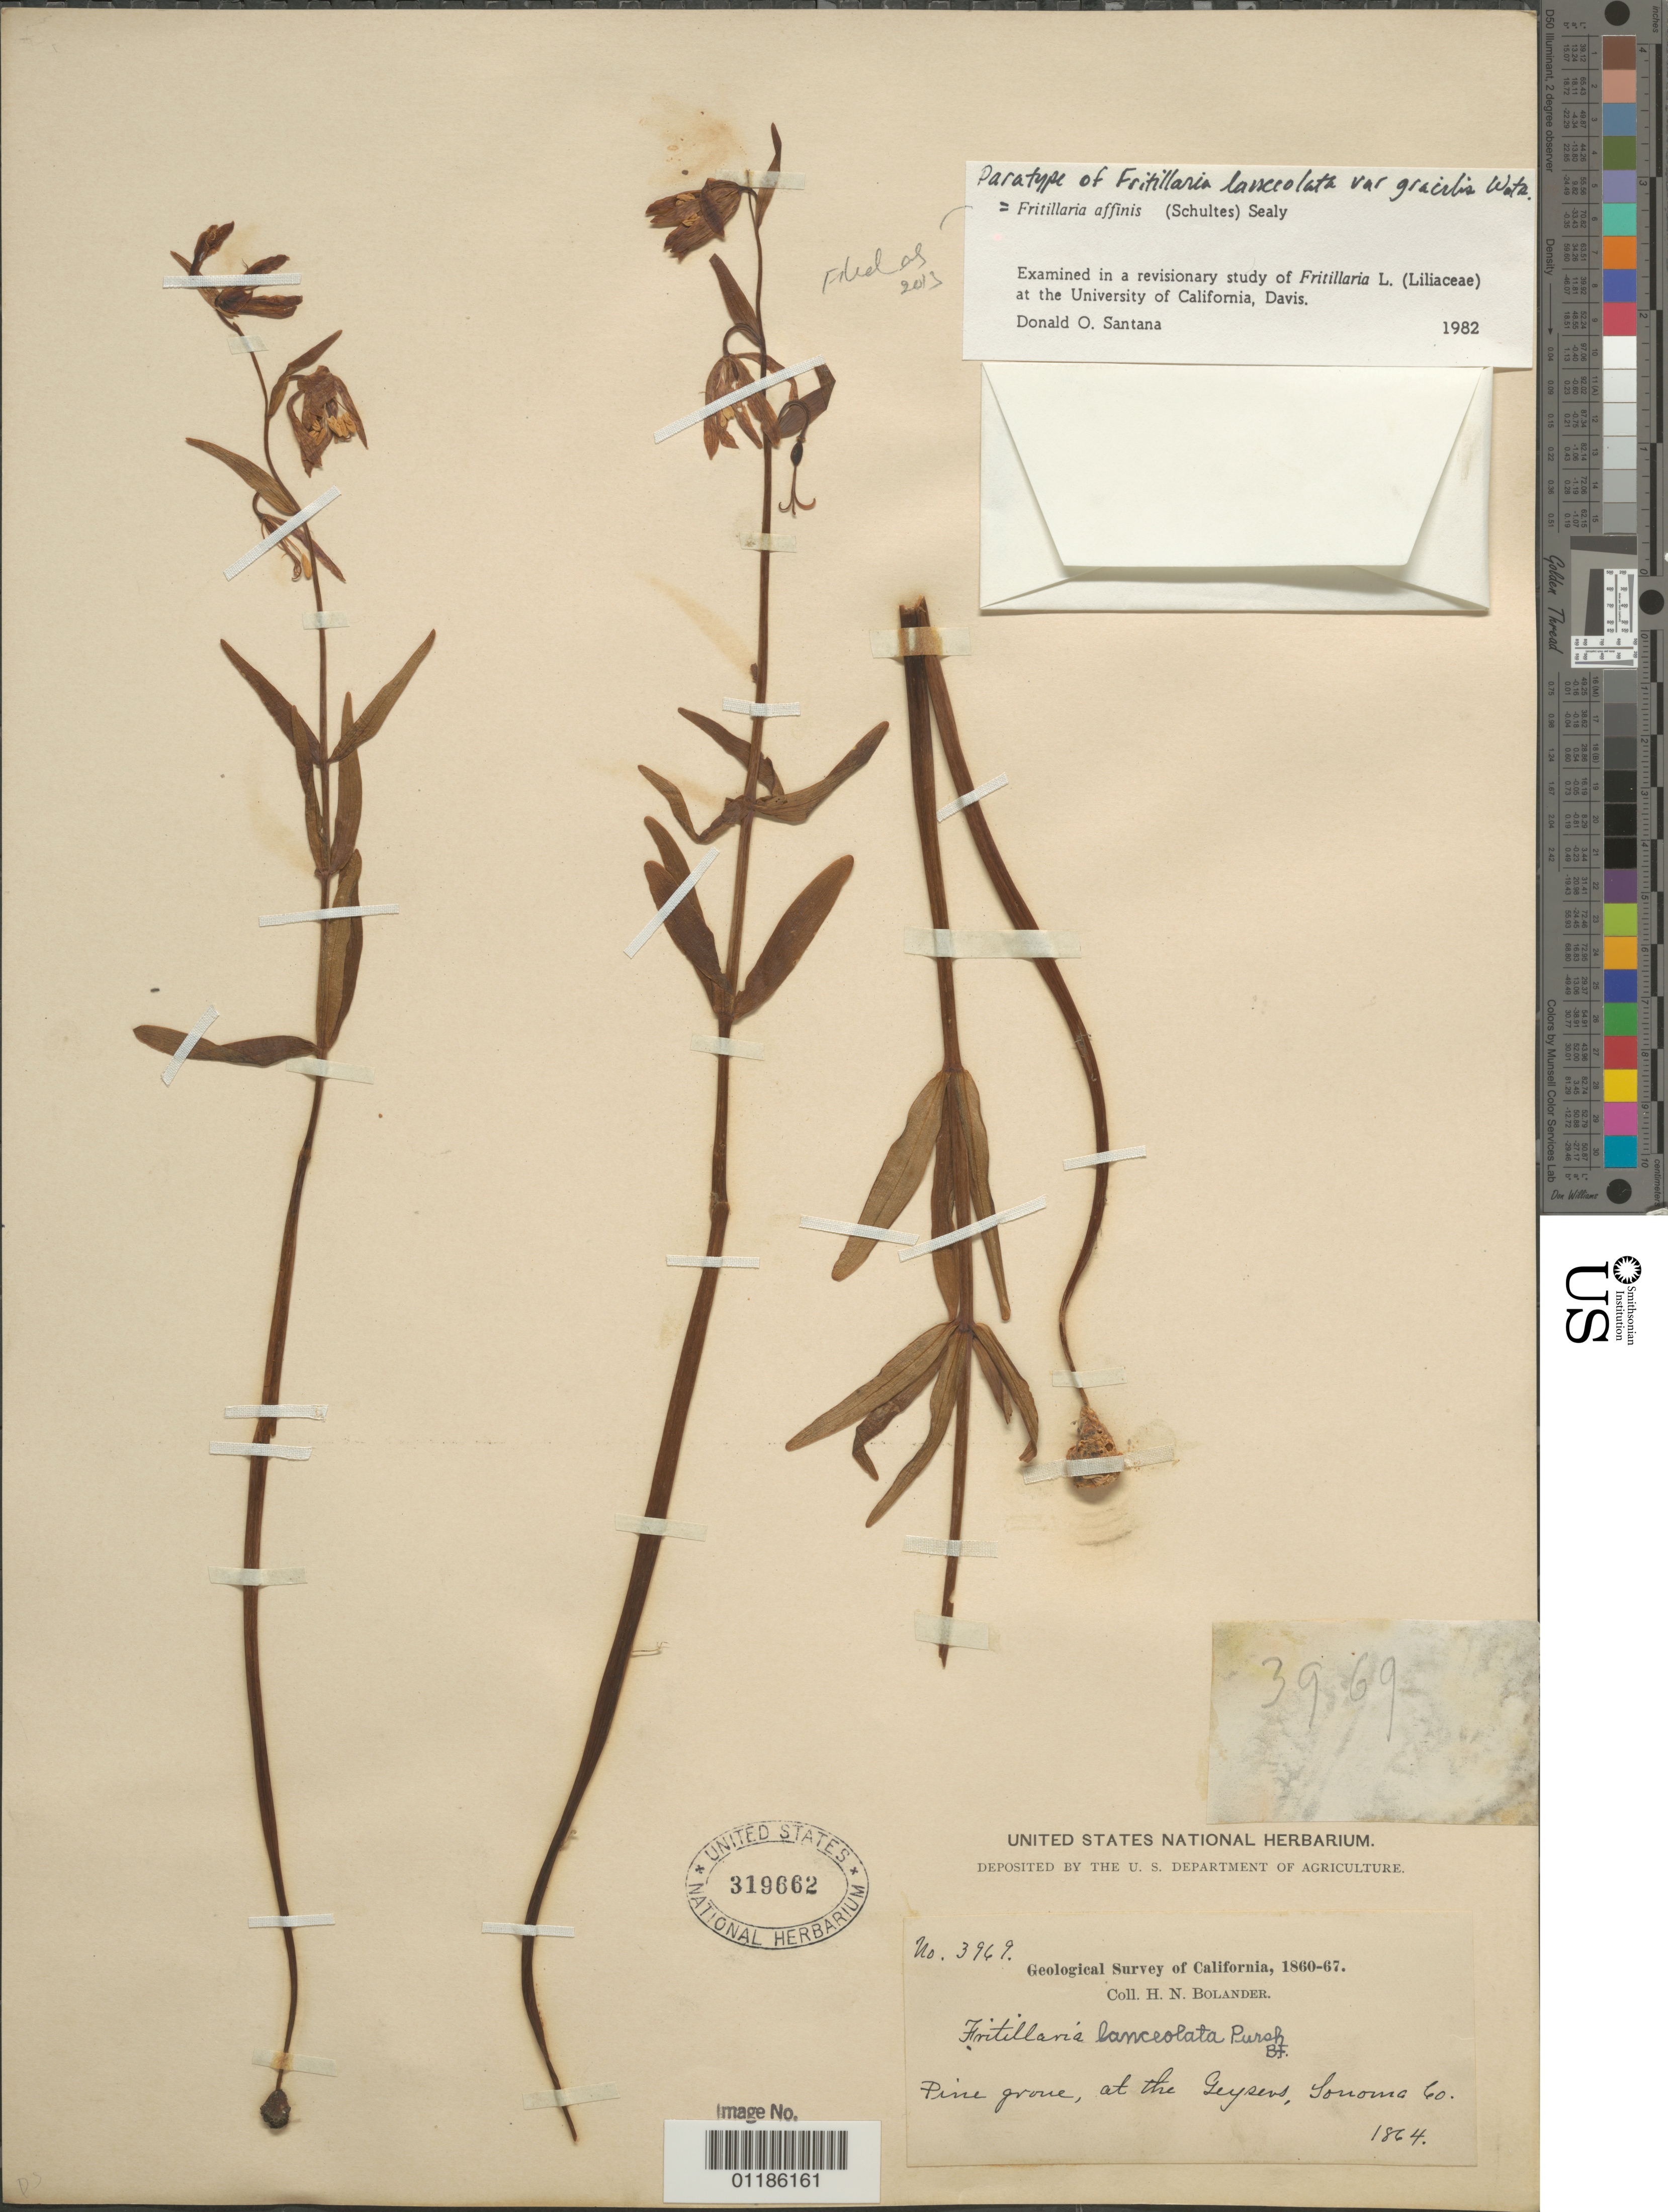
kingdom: Plantae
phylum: Tracheophyta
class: Liliopsida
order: Liliales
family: Liliaceae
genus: Fritillaria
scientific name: Fritillaria affinis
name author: (Schult. & Schult. f.) Sealy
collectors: H. Bolander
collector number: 3969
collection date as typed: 1864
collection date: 1864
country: United States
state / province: California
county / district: Sonoma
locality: Pine Grove, at the Geysers.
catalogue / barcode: US 319662